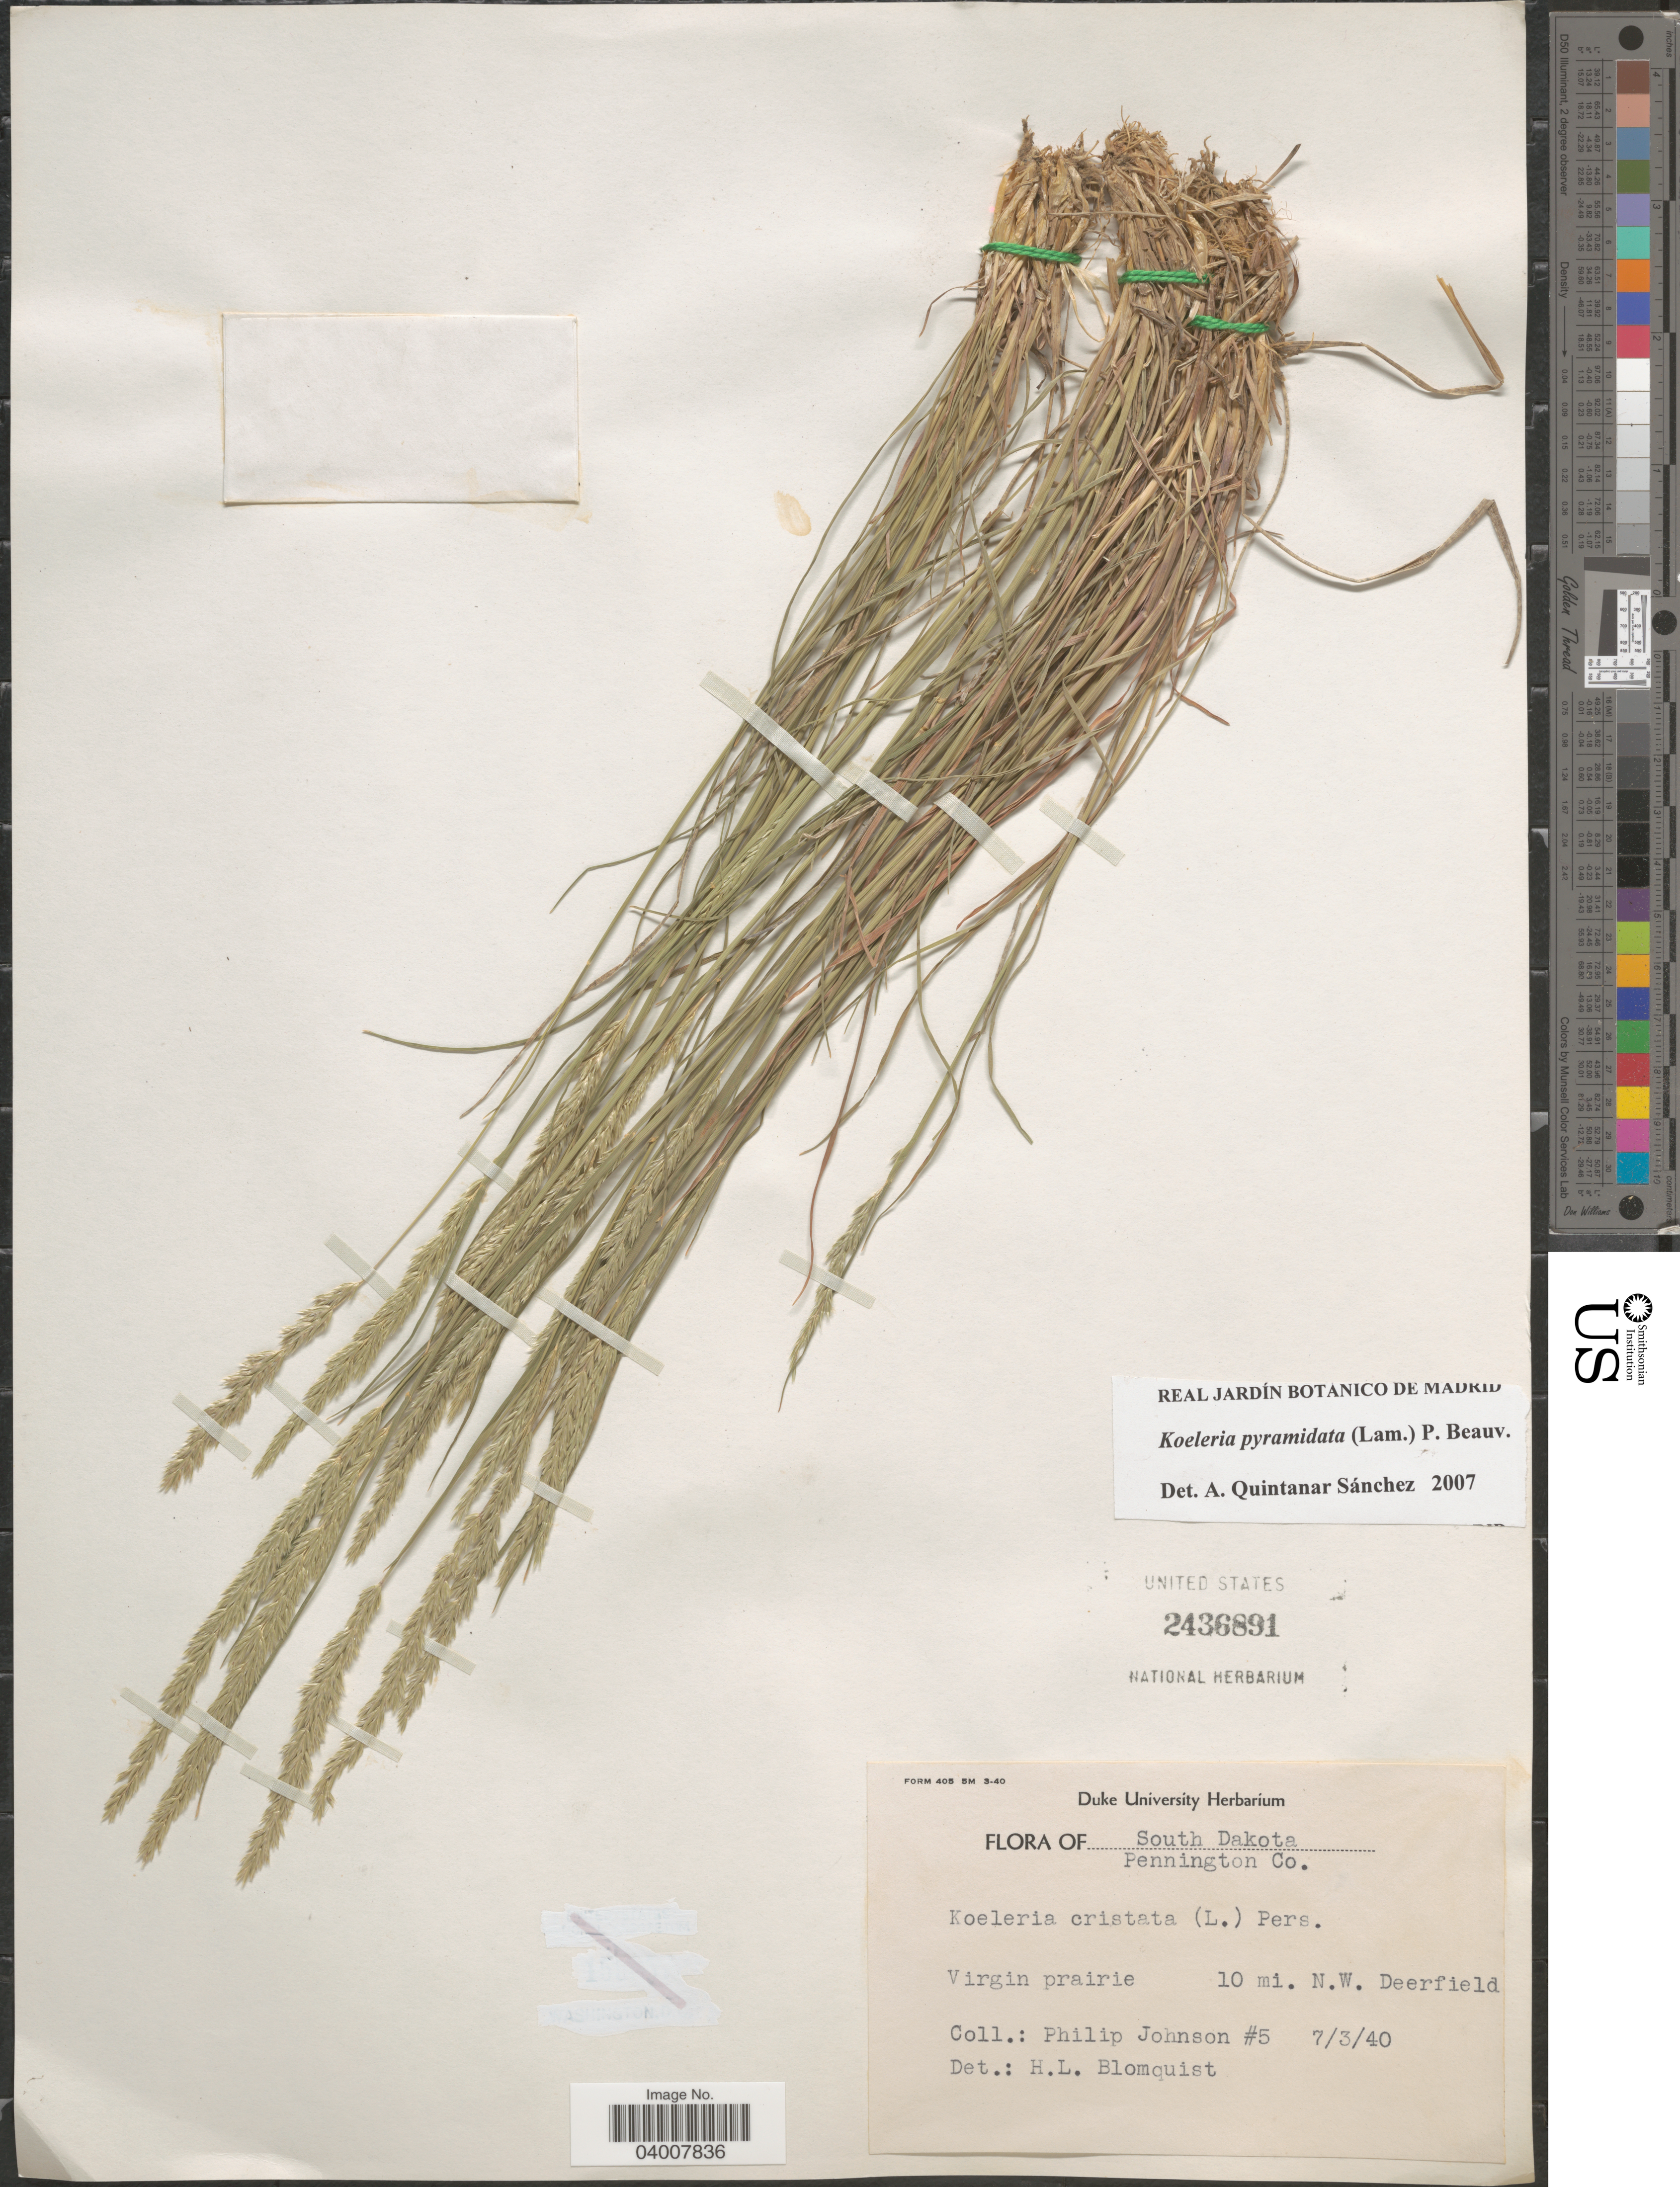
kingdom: Plantae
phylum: Tracheophyta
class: Liliopsida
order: Poales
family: Poaceae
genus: Koeleria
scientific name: Koeleria pyramidata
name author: (Lam.) P. Beauv.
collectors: P. Johnson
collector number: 5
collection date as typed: Transcribed d/m/y: 3/7/40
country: United States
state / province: South Dakota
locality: Pennington Co. Virgin prairie. 10 mi. N.W. Deerfield.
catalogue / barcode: US 2436891